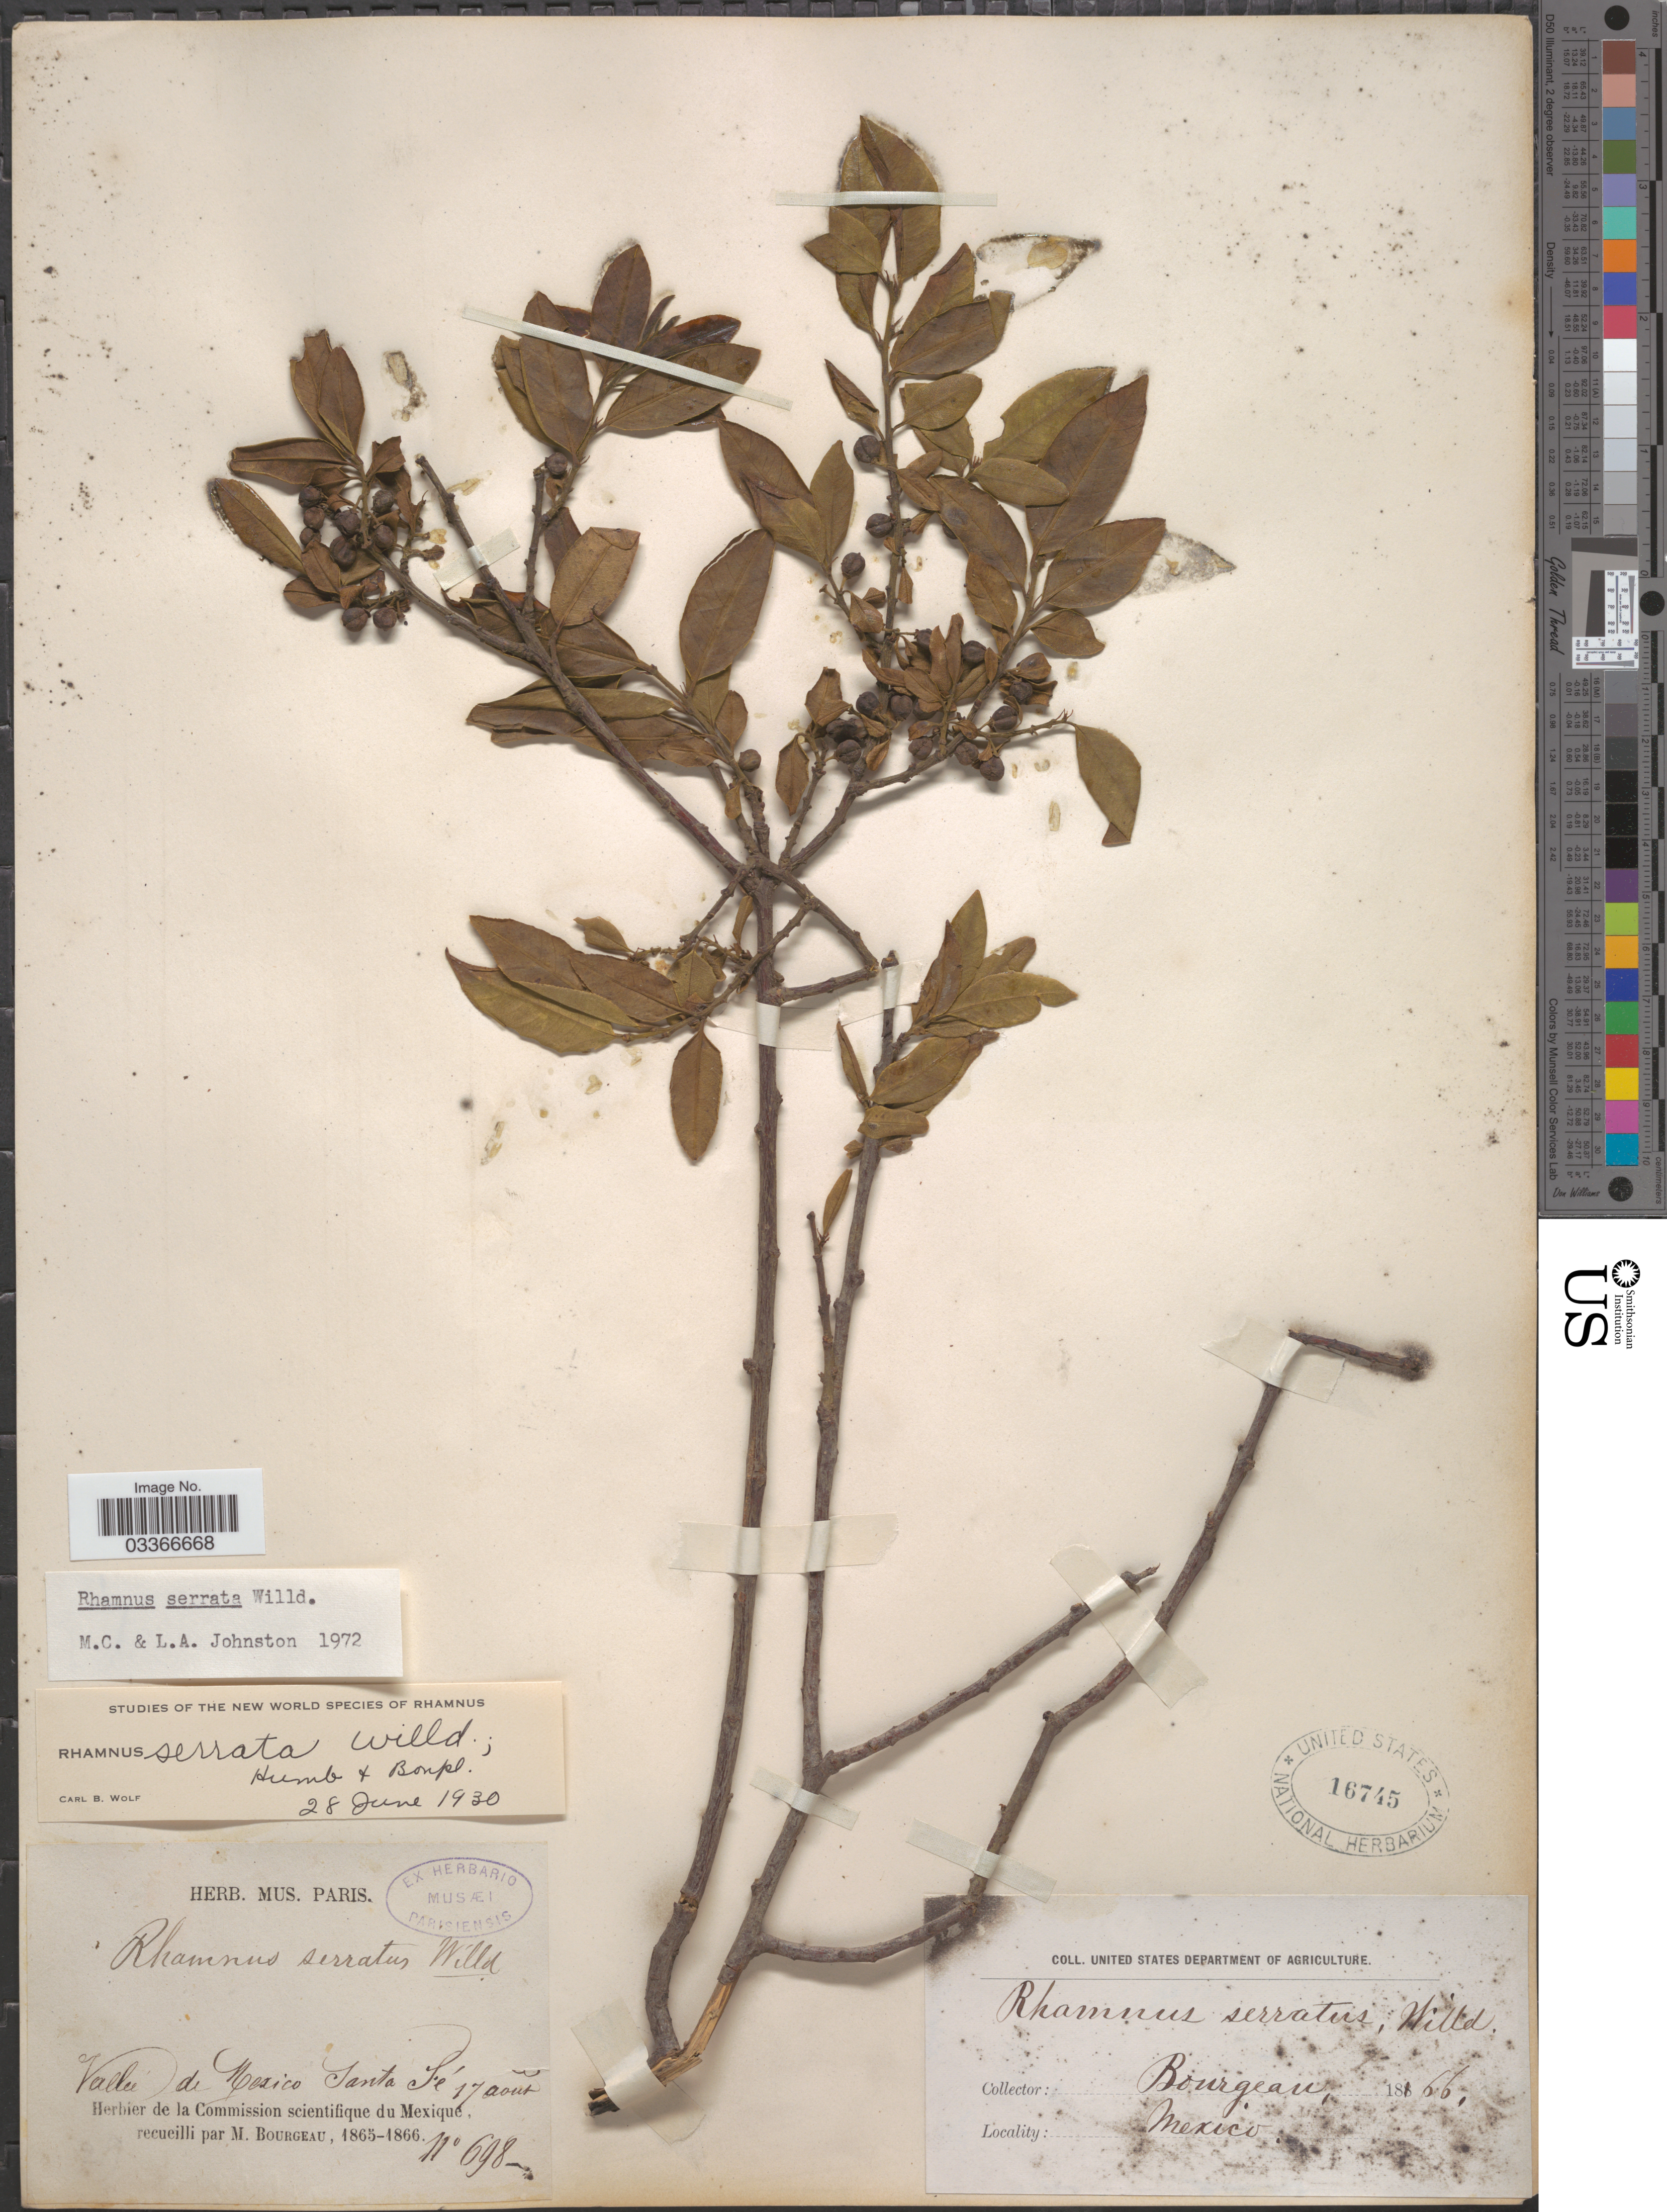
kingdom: Plantae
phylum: Tracheophyta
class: Magnoliopsida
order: Rosales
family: Rhamnaceae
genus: Rhamnus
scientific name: Rhamnus serrata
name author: Humb. & Bonpl. ex Willd.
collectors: M. Bourgeau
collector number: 698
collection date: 1866-08-17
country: Mexico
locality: Vallee de Mexico. Santa Fé.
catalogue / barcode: US 16745